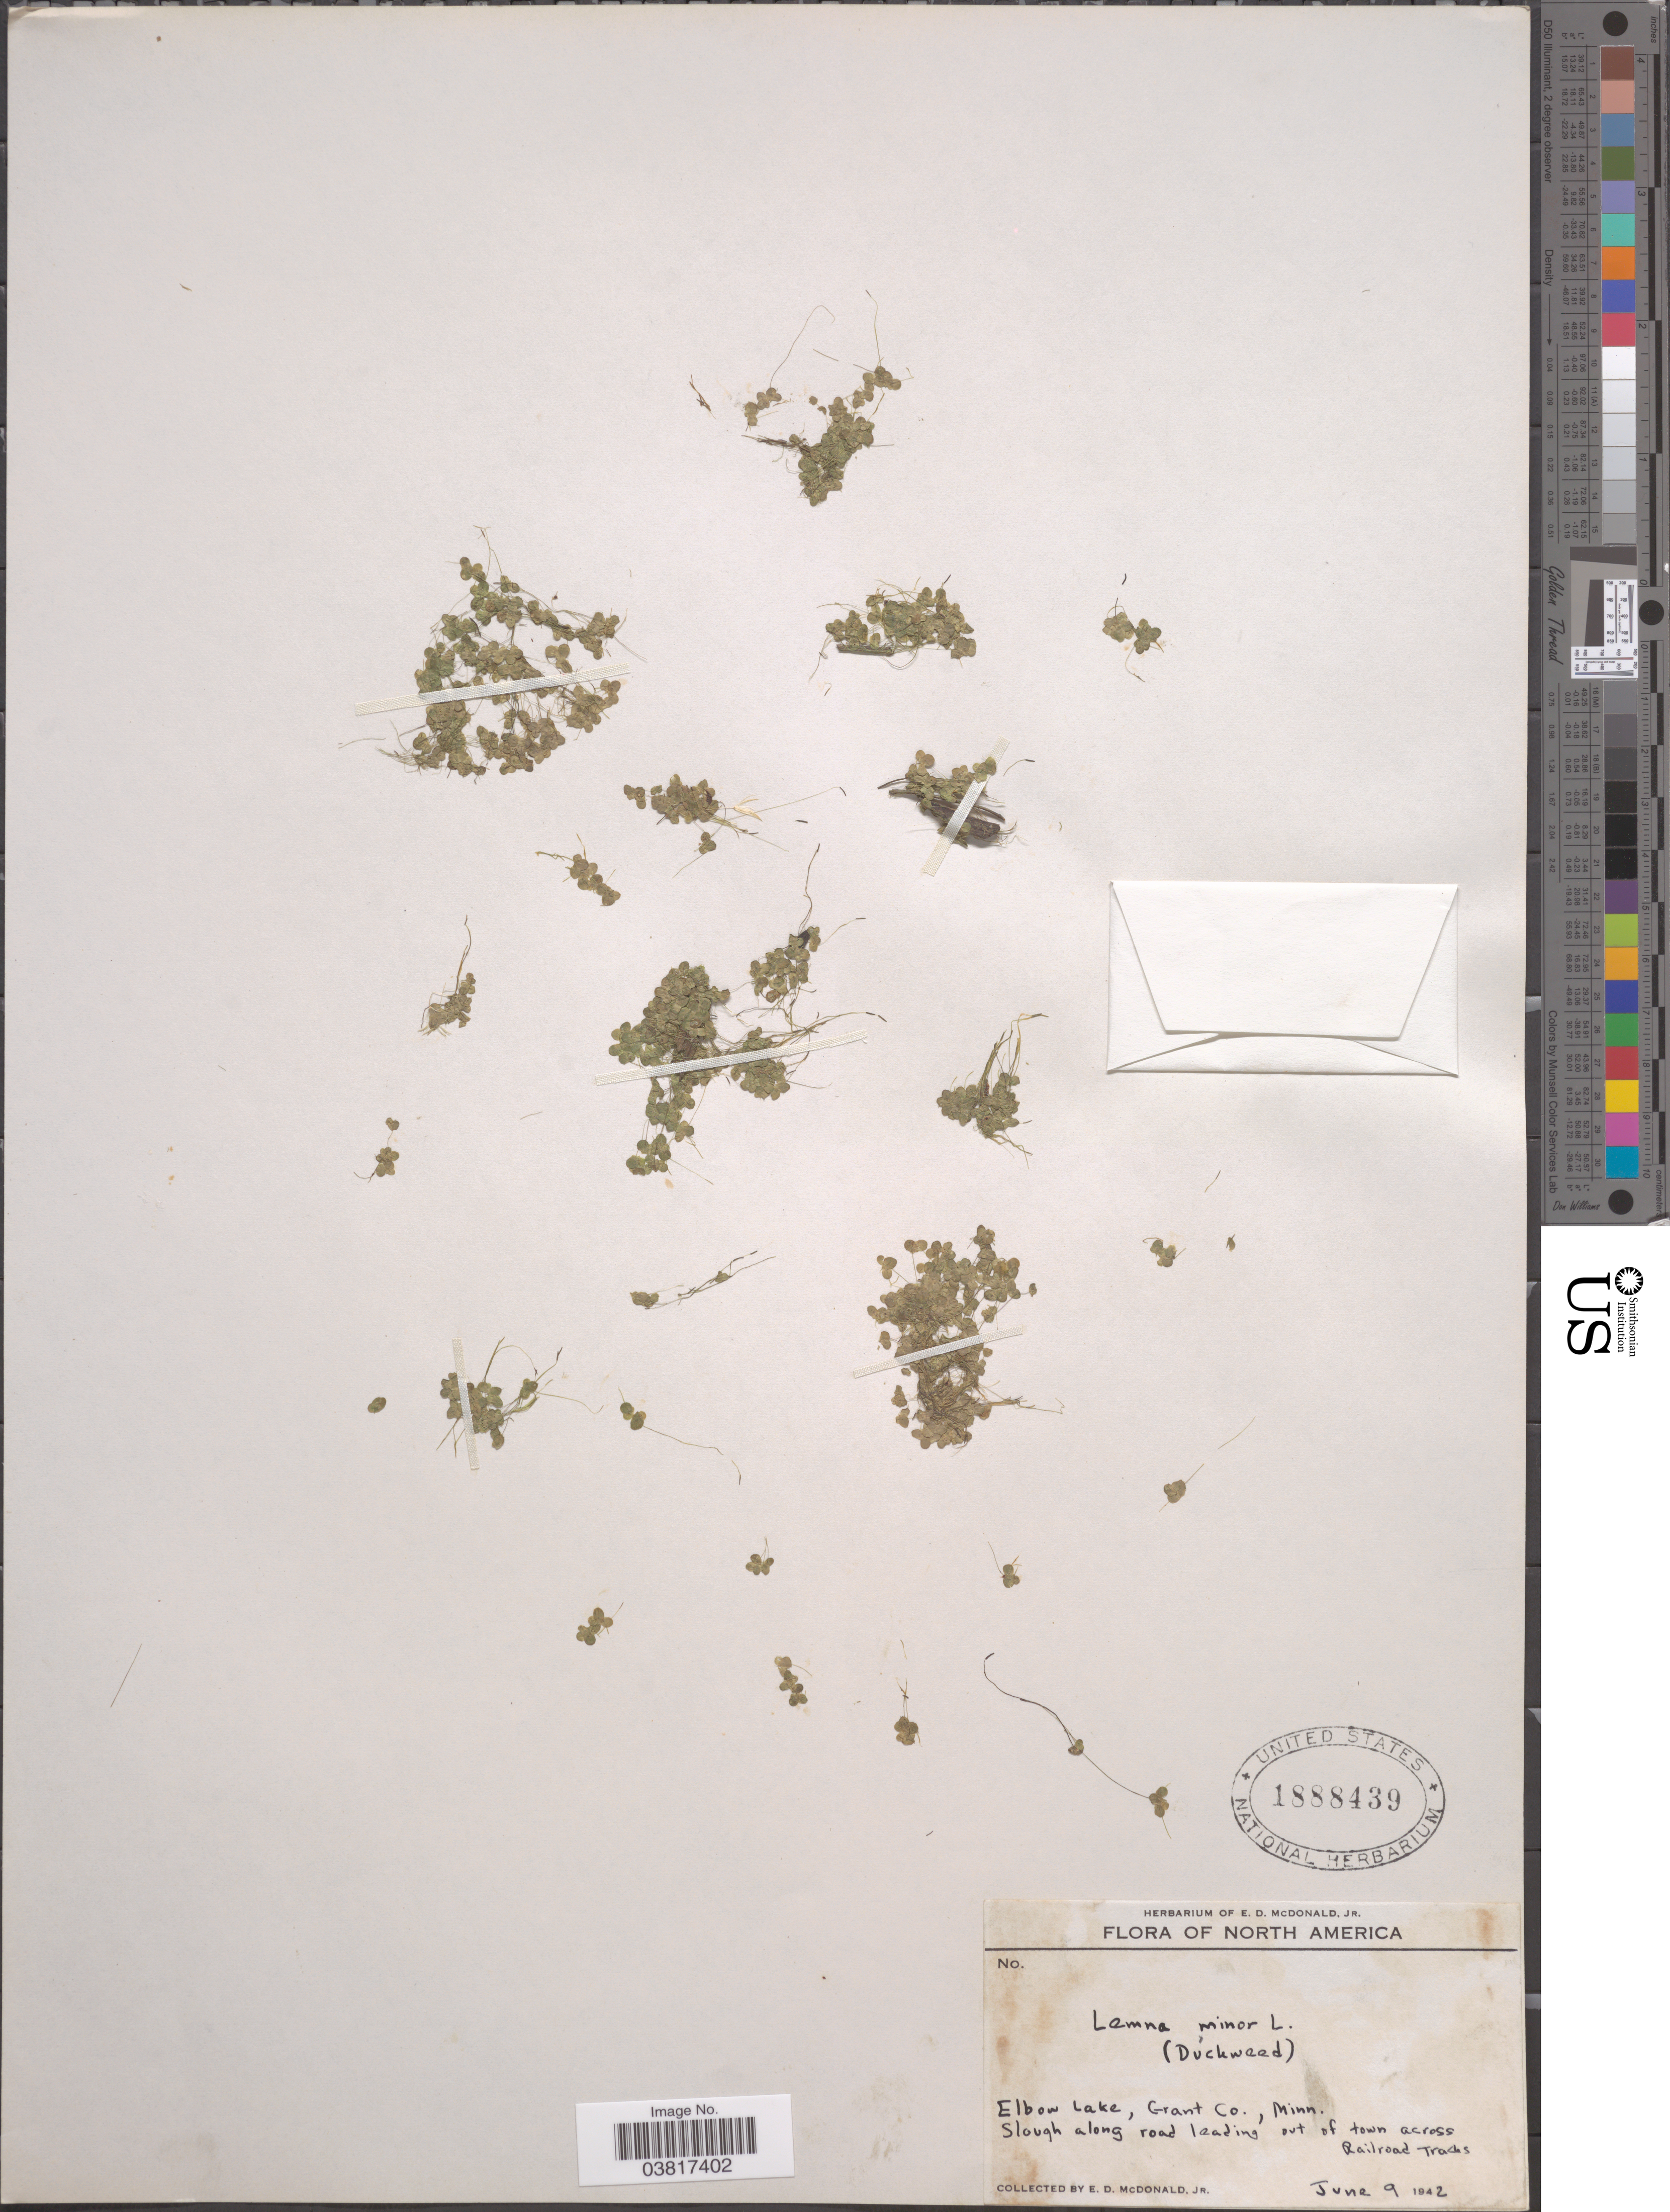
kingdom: Plantae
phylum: Tracheophyta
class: Liliopsida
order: Alismatales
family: Araceae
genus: Lemna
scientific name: Lemna minor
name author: L.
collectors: E. D. McDonald Jr.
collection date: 1942-06-09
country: United States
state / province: Minnesota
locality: North America. Elbow Lake, Grant Co. Slough along road leading out of town across Railroad Tracks.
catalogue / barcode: US 1888439